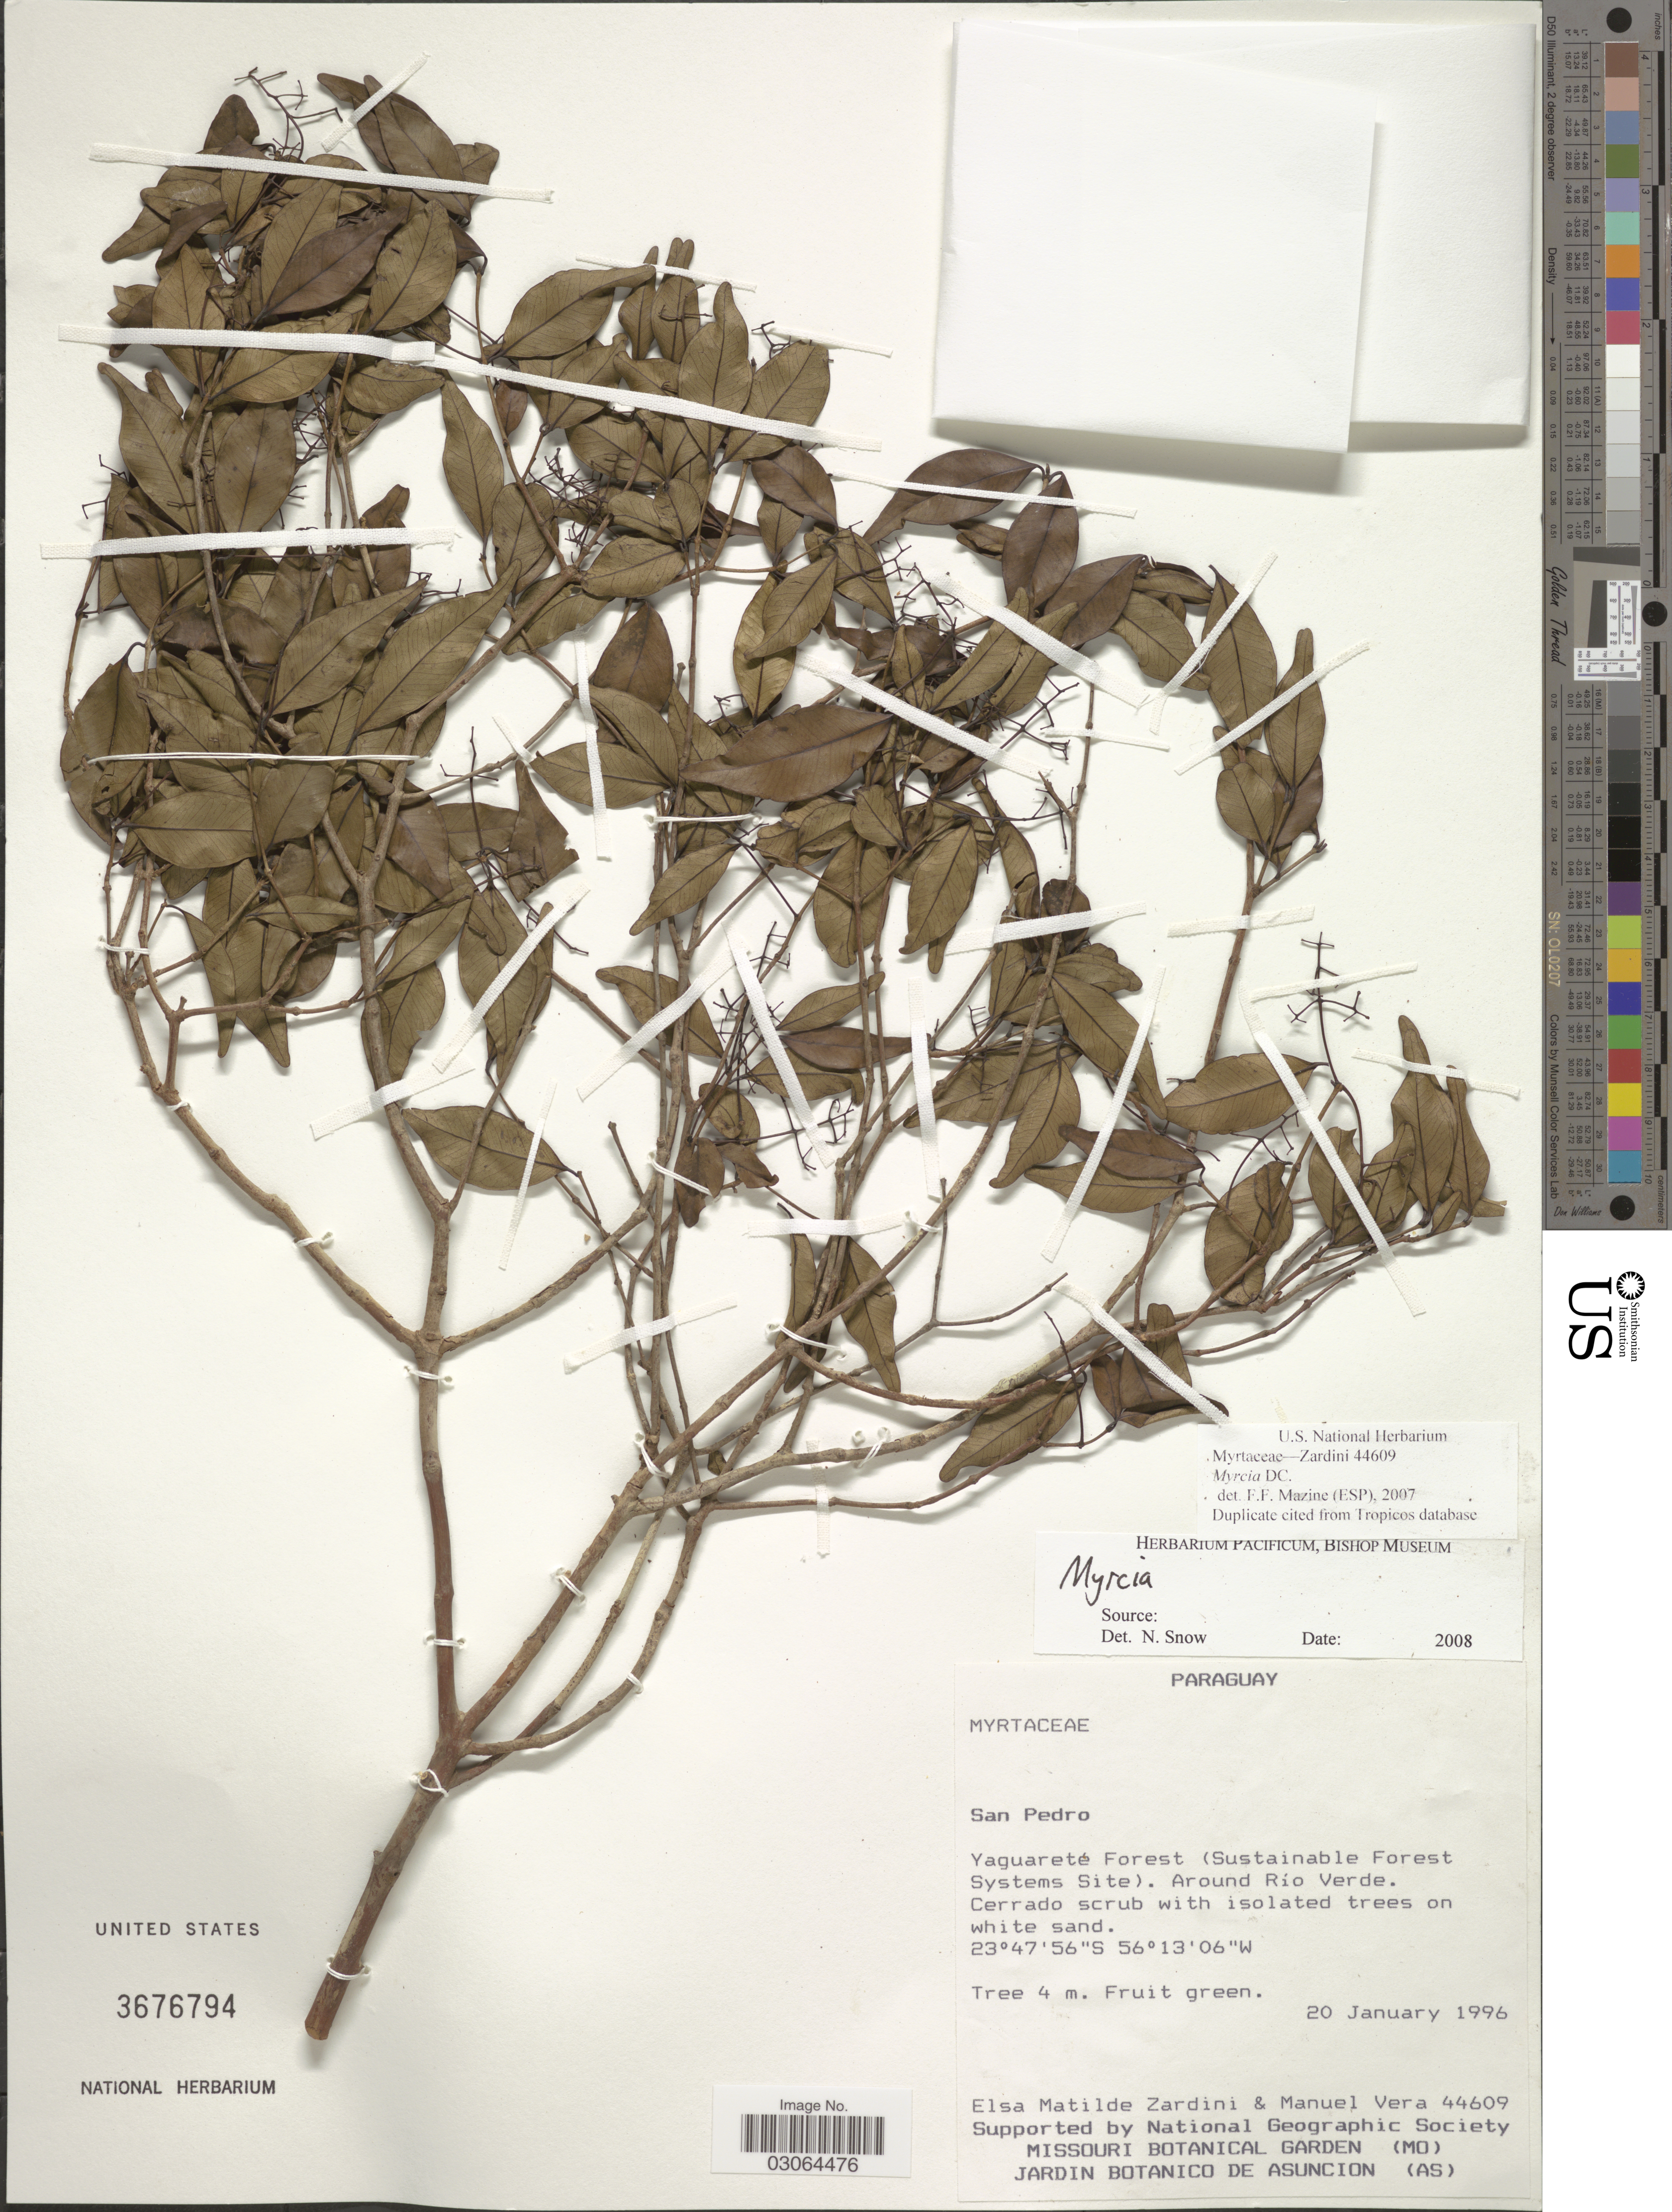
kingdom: Plantae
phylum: Tracheophyta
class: Magnoliopsida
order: Myrtales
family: Myrtaceae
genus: Myrcia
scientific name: Myrcia sp.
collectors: E. M. Zardini & M. Vera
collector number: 44609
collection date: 1996-01-20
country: Paraguay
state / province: San Pedro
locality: Yaguareté Forest (Sustainable Forest Systems Site). Around Río Verde.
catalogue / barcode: US 3676794